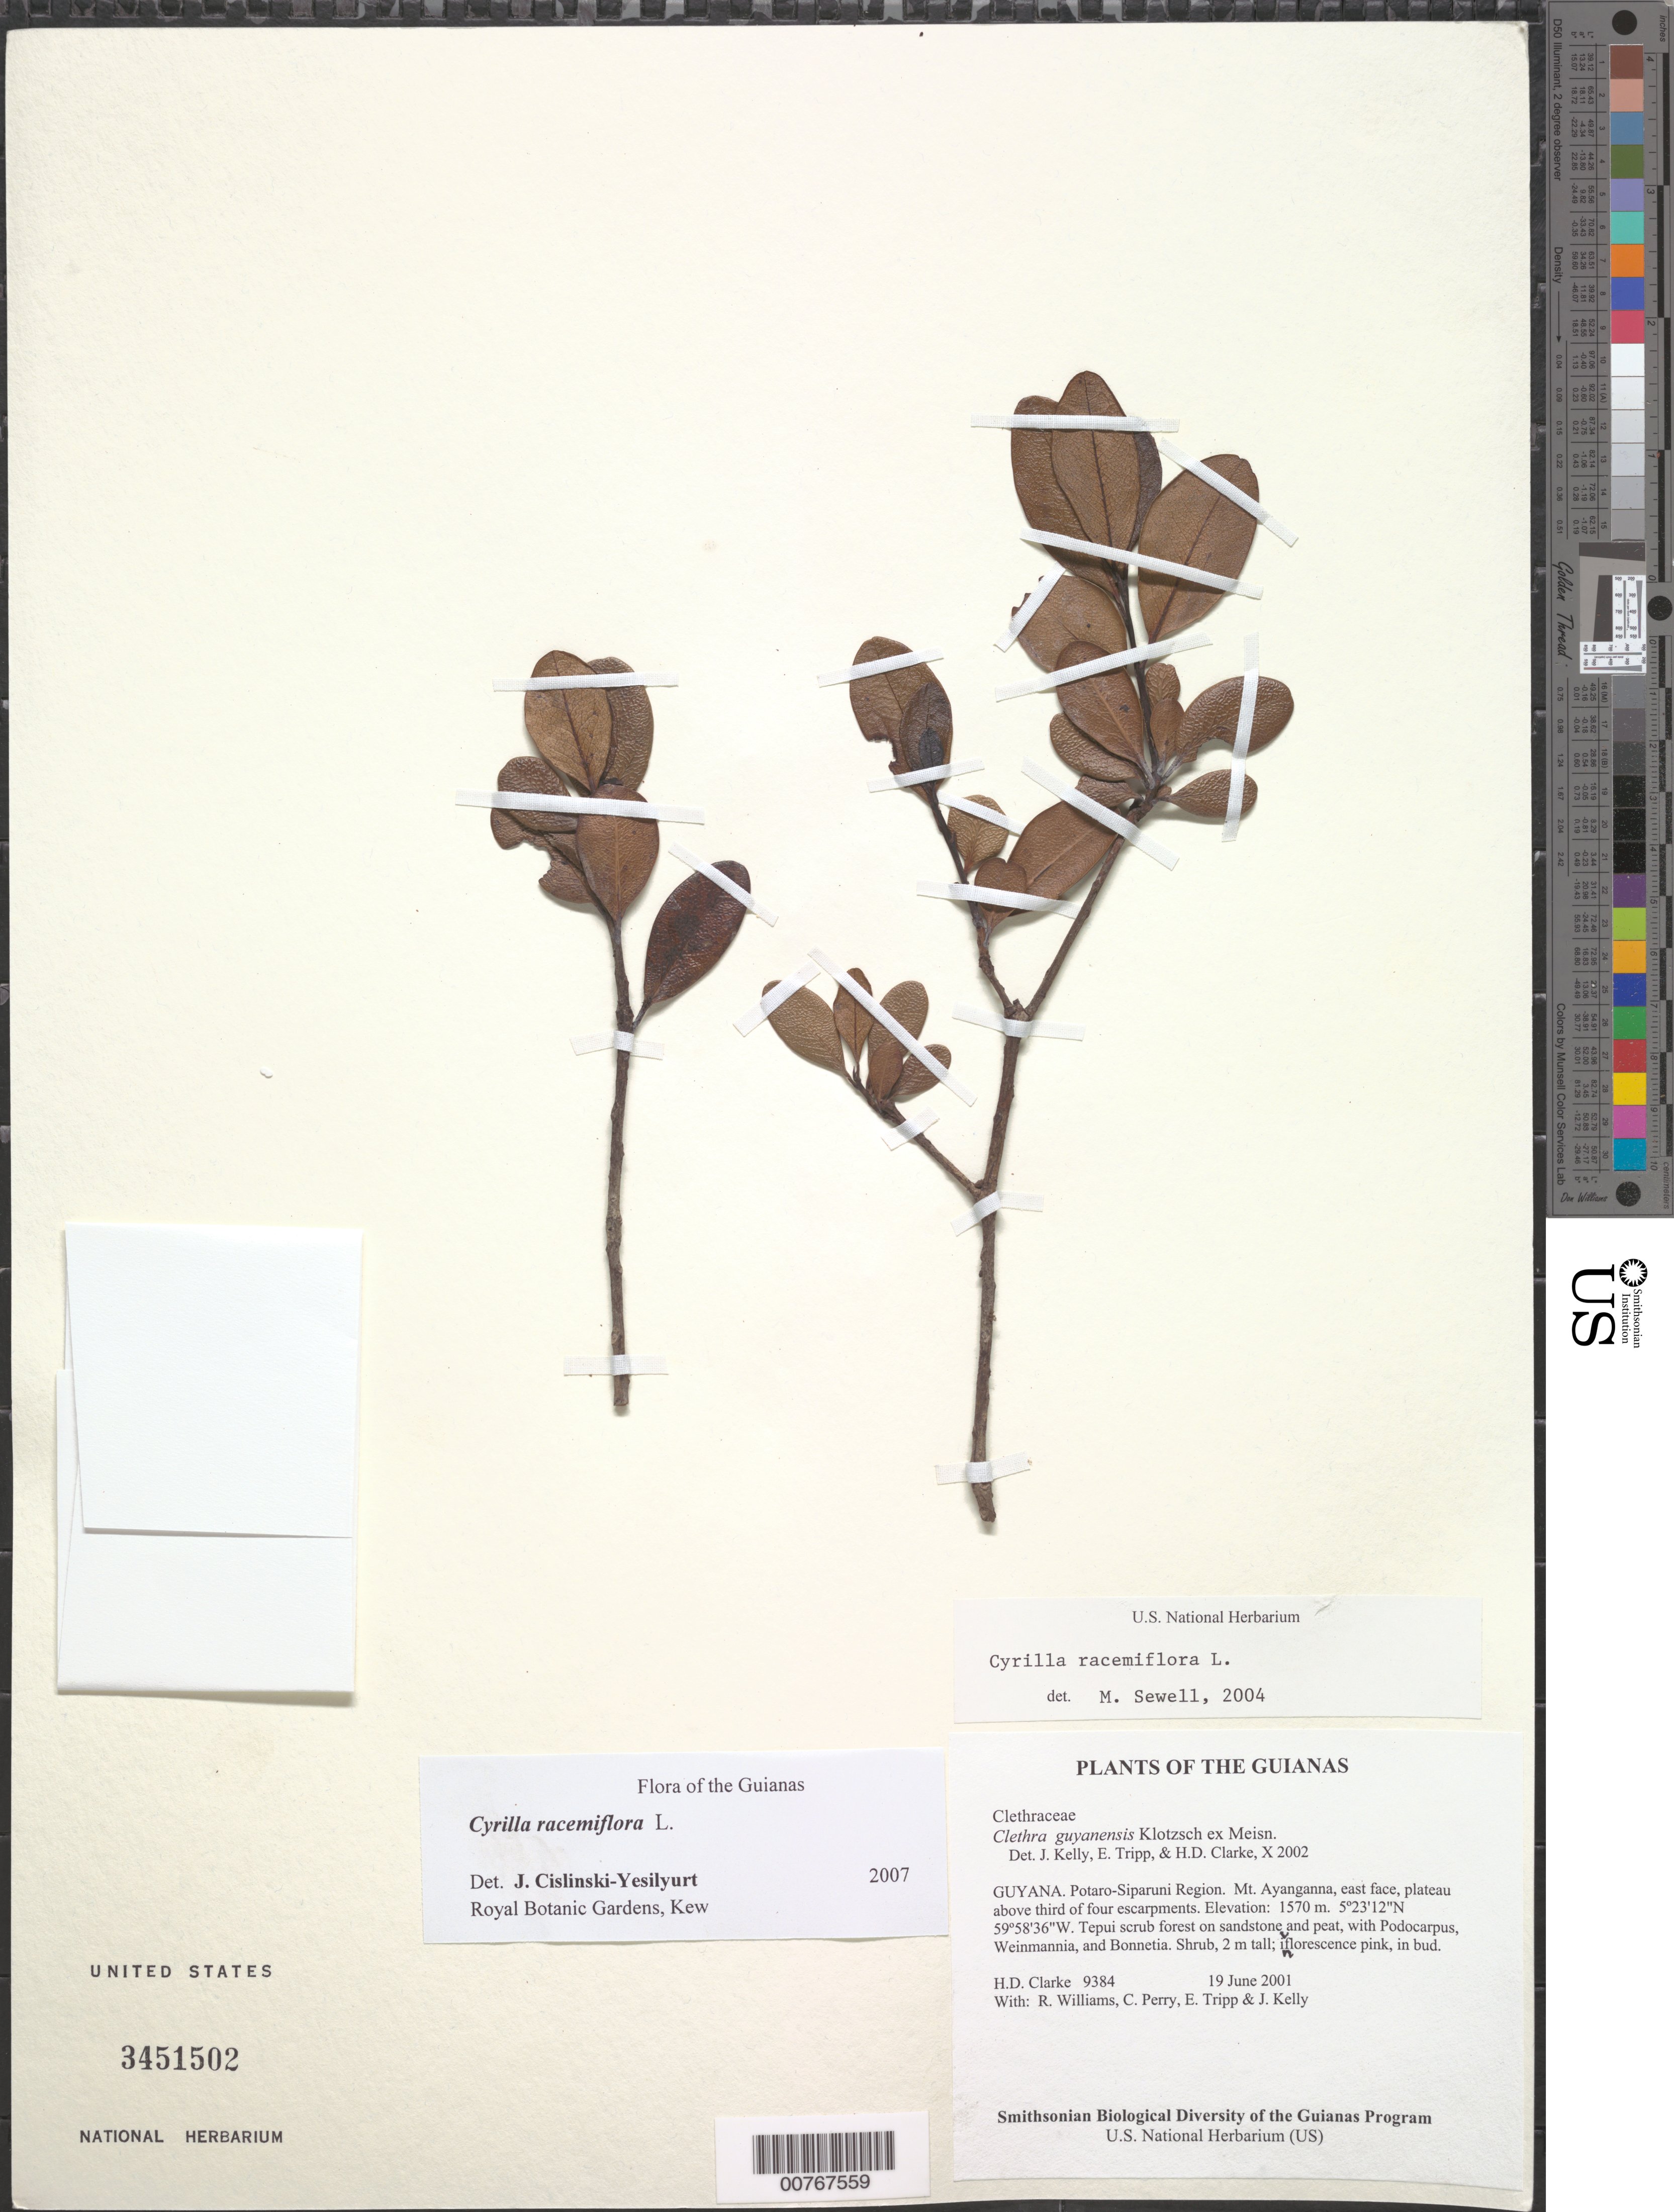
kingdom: Plantae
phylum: Tracheophyta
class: Magnoliopsida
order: Ericales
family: Cyrillaceae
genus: Cyrilla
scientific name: Cyrilla racemiflora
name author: L.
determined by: Yesilyurt, J. C.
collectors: H. D. Clarke, R. Williams, C. Perry, E. Tripp & J. Kelly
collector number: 9384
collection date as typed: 19 June 2001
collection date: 2001-06-19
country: Guyana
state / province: Potaro-Siparuni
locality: Mt. Ayanganna, east face, plateau above third of four escarpments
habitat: Tepui scrub forest on sandstone and peat, with Podocarpus, Weinmannia, and Bonnetia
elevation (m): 1570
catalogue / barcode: US 3451502